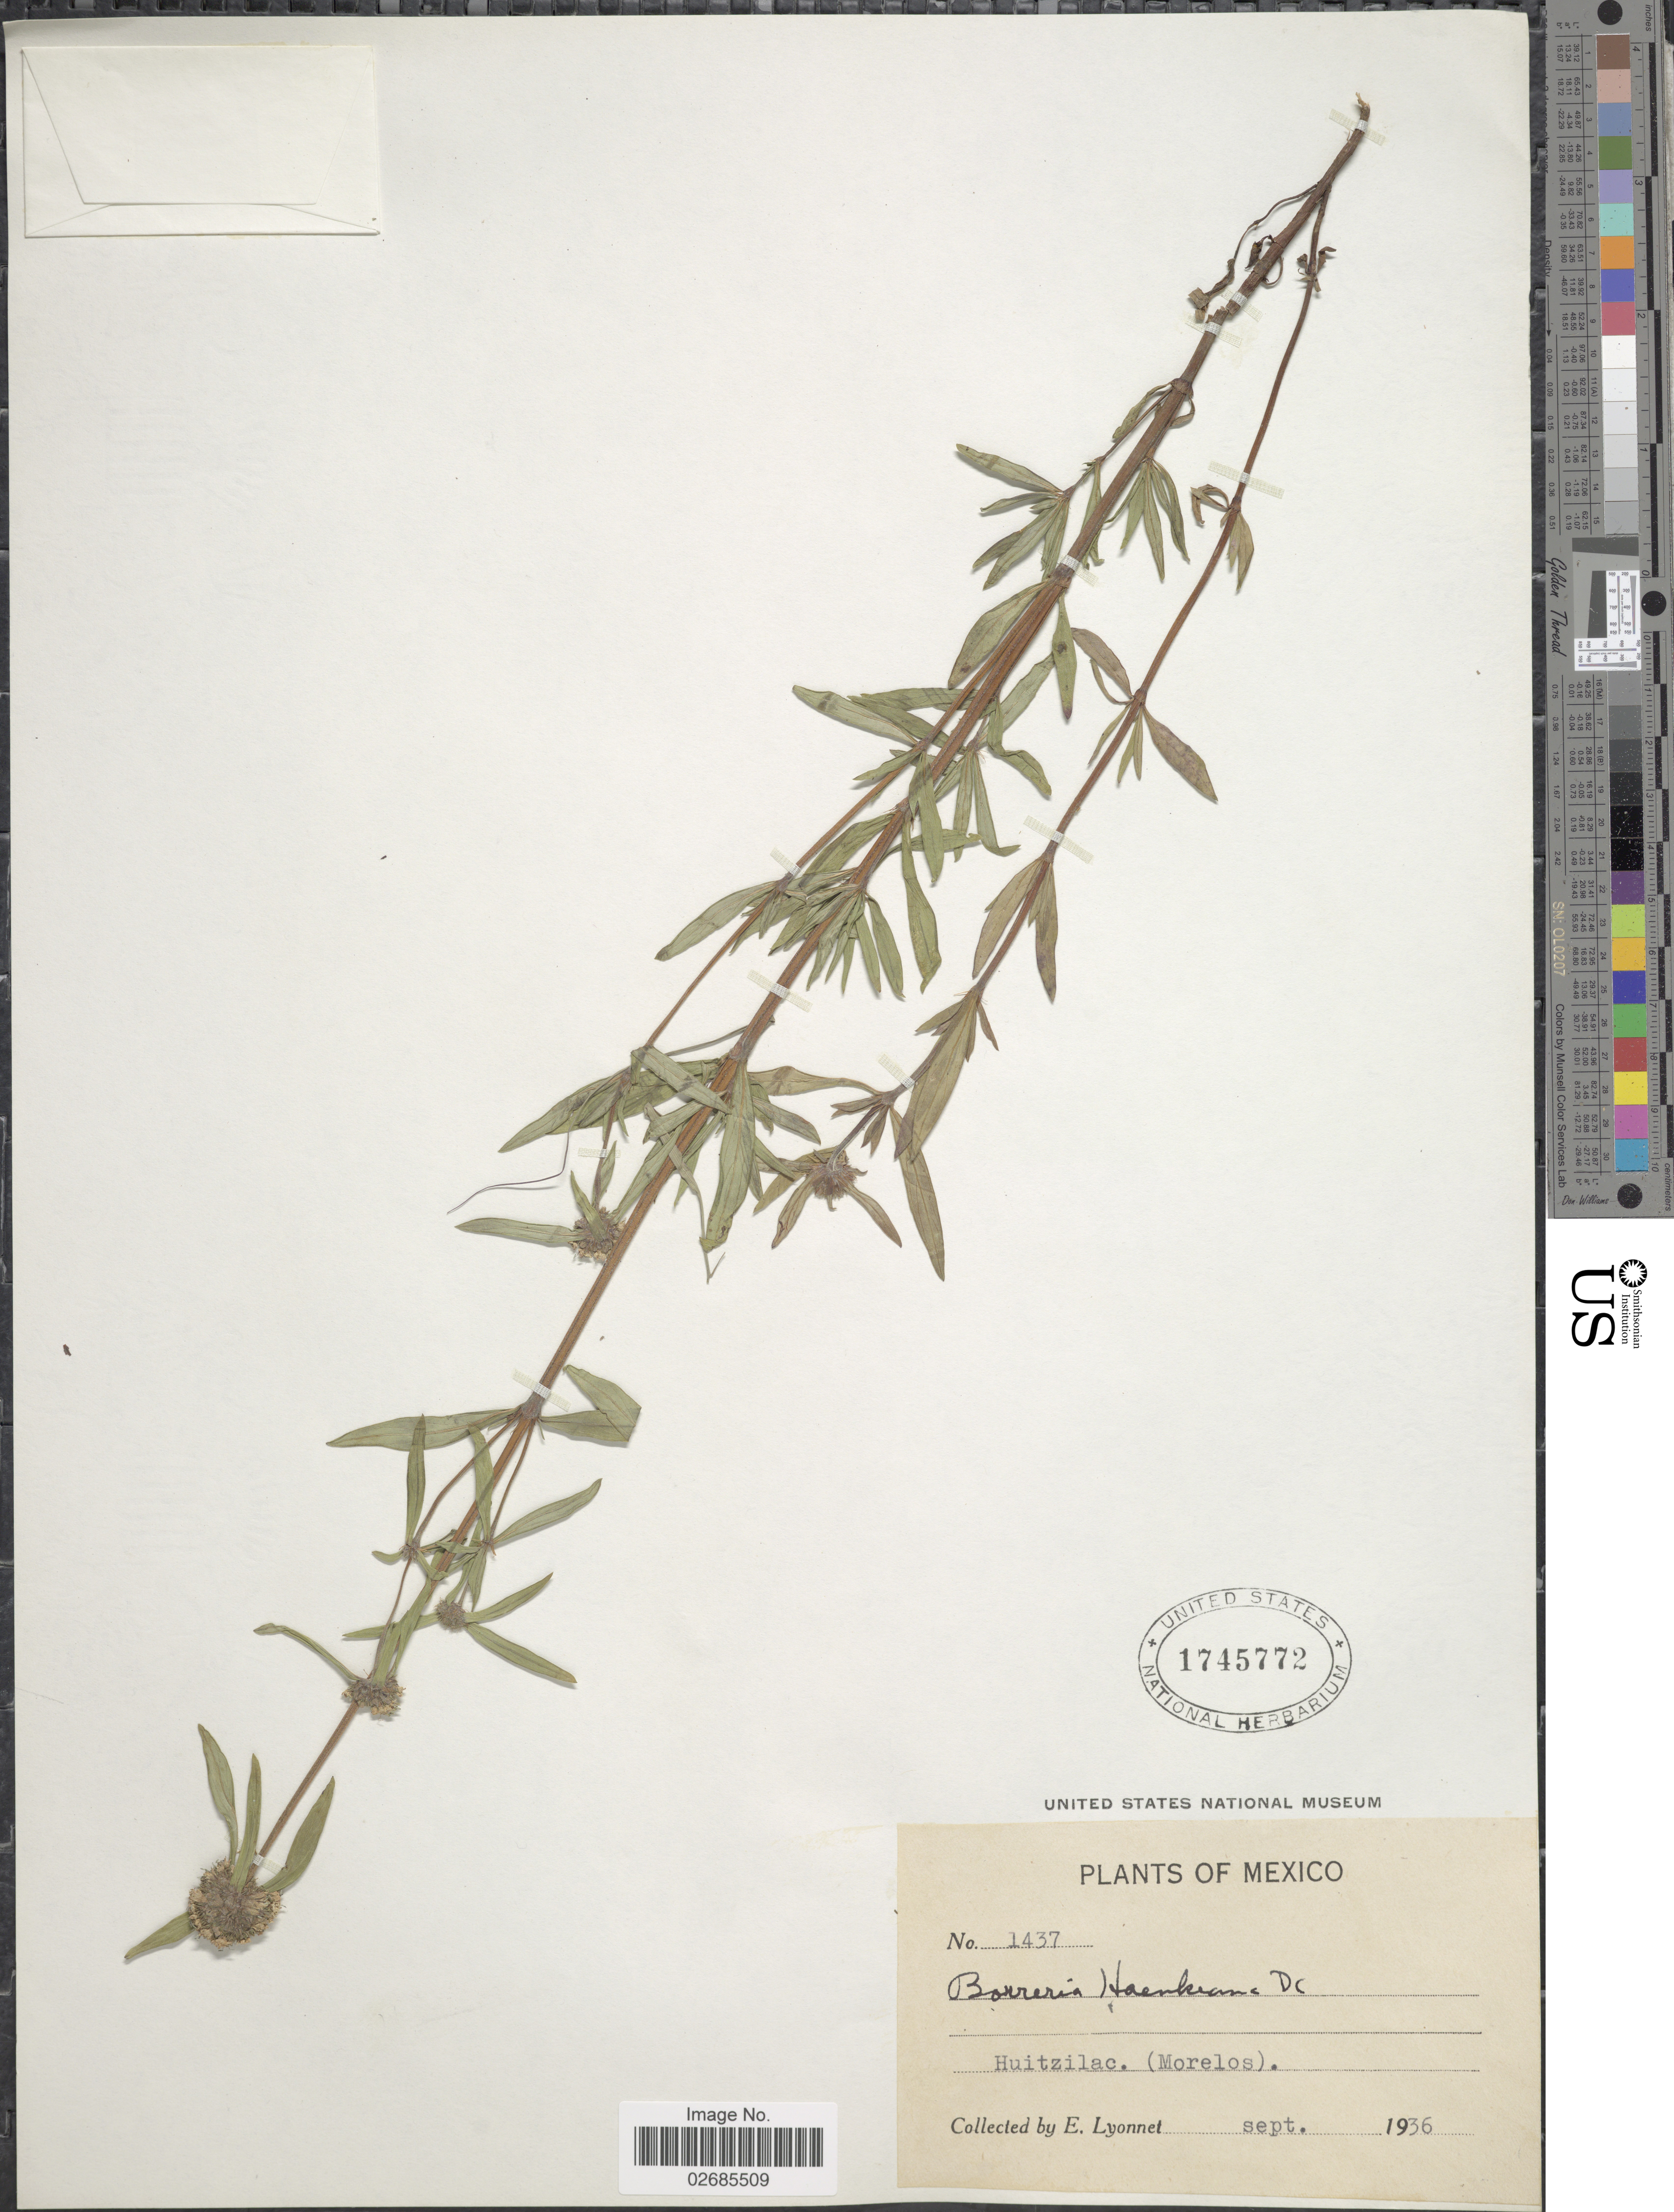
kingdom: Plantae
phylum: Tracheophyta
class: Magnoliopsida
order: Gentianales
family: Rubiaceae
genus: Borreria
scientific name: Borreria haenkeana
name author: DC.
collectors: E. Lyonnet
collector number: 1437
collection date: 1936-09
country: Mexico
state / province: Morelos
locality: Huitzilac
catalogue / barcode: US 1745772